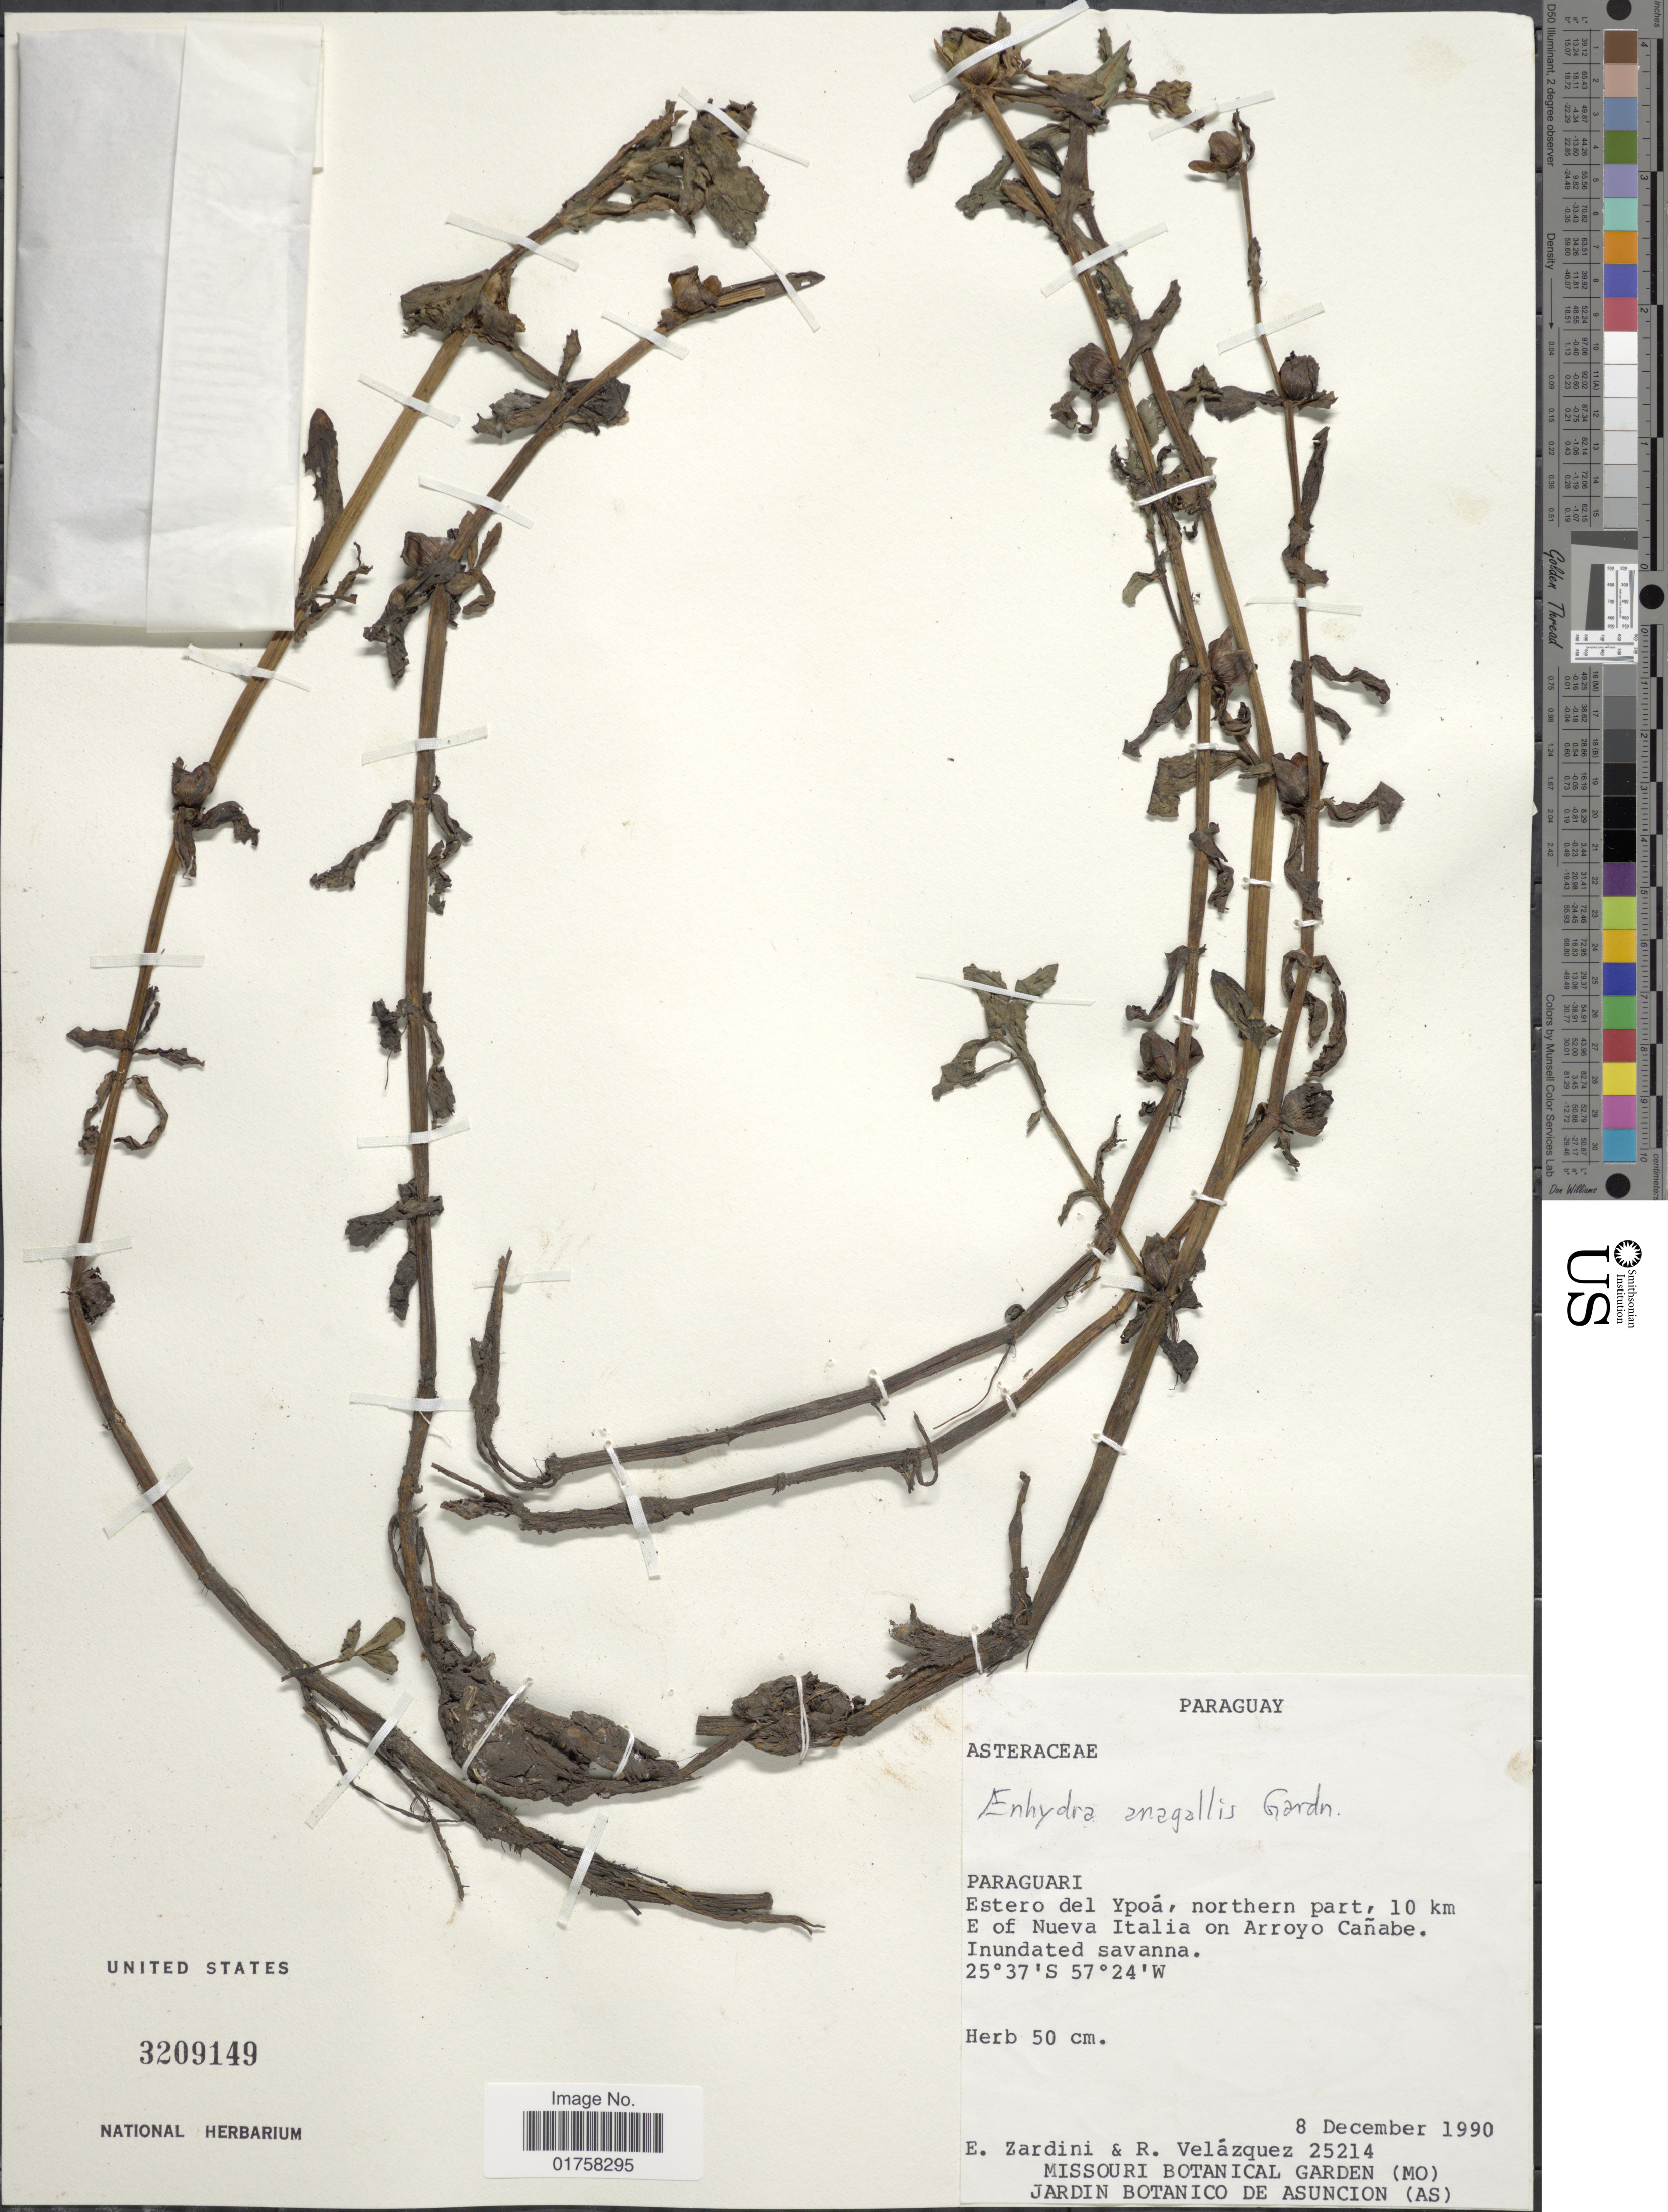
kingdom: Plantae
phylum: Tracheophyta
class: Magnoliopsida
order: Asterales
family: Asteraceae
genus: Enhydra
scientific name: Enhydra fluctuans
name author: Lour.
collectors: E. M. Zardini & R. Velázquez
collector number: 25214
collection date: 1990-12-08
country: Paraguay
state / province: Paraguari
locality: Estero del Ypoá, northern part, 10 km E of Nueva Italia on Arroyo Cañabe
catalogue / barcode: US 3209149